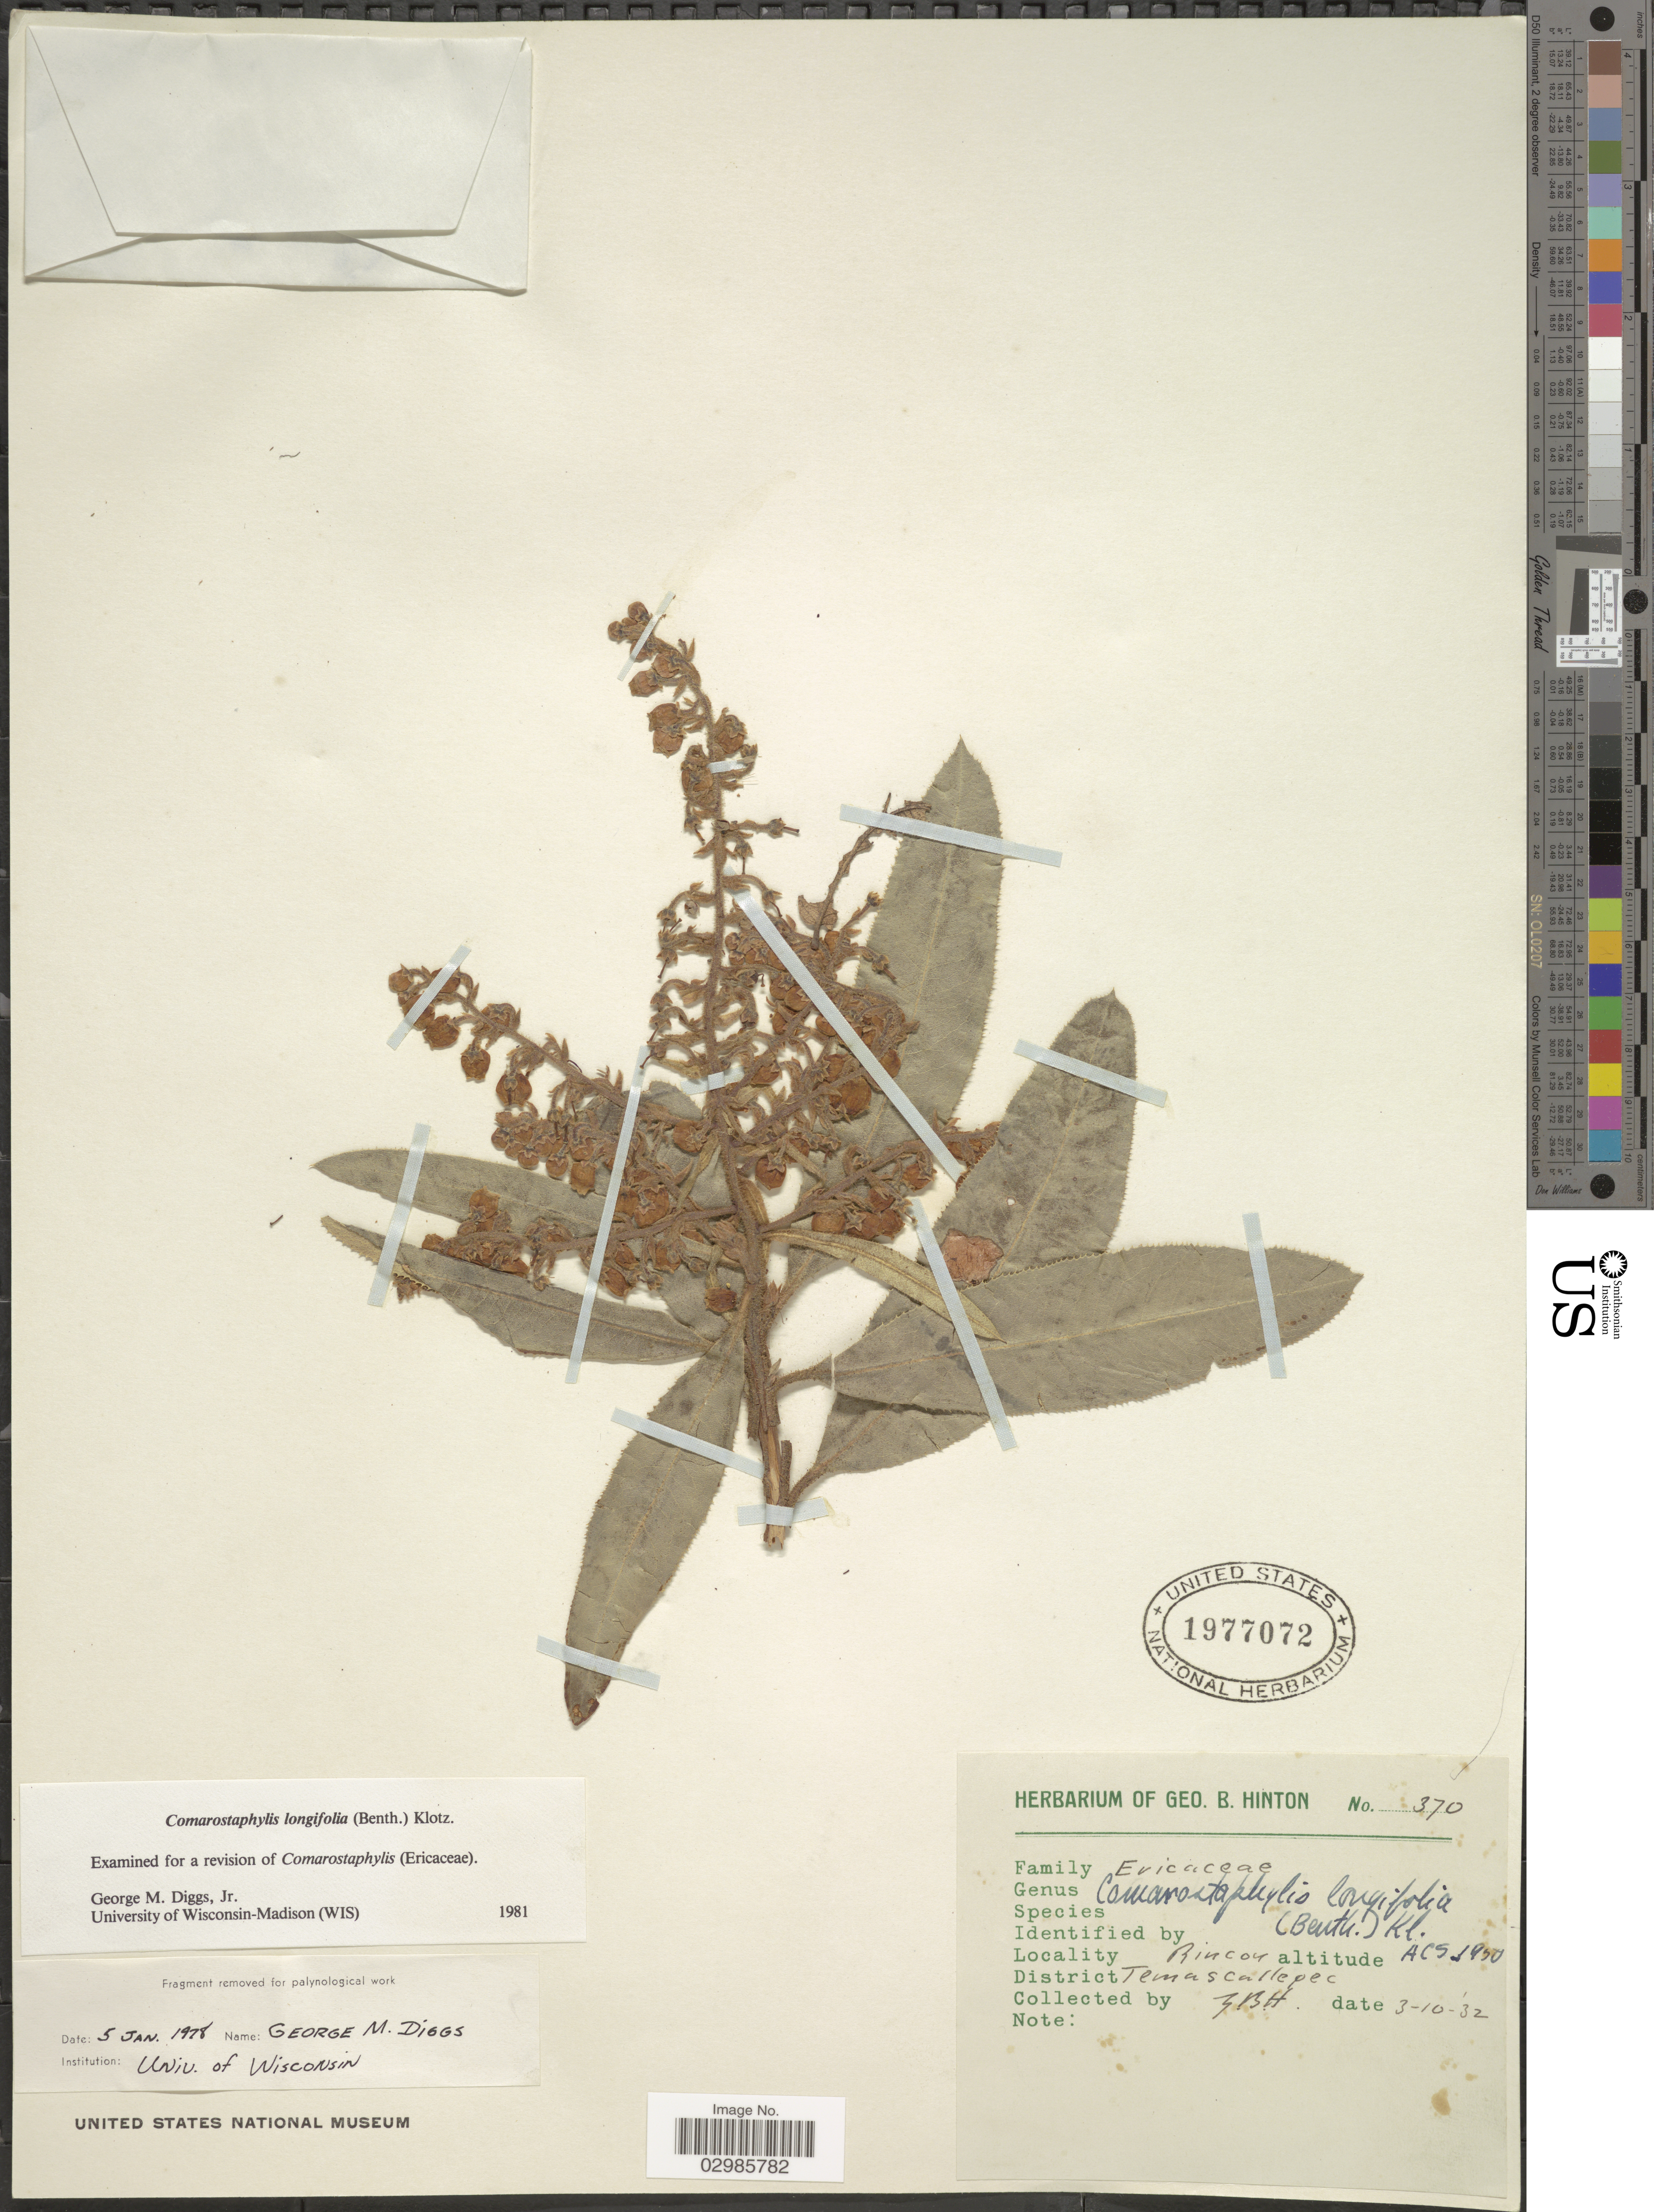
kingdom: Plantae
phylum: Tracheophyta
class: Magnoliopsida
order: Ericales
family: Ericaceae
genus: Comarostaphylis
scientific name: Comarostaphylis longifolia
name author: (Benth.) Klotzsch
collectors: G. B. Hinton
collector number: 370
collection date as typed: Transcribed d/m/y: 3/10/32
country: Mexico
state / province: México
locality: Rincon, District Temascaltepec.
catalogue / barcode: US 1977072